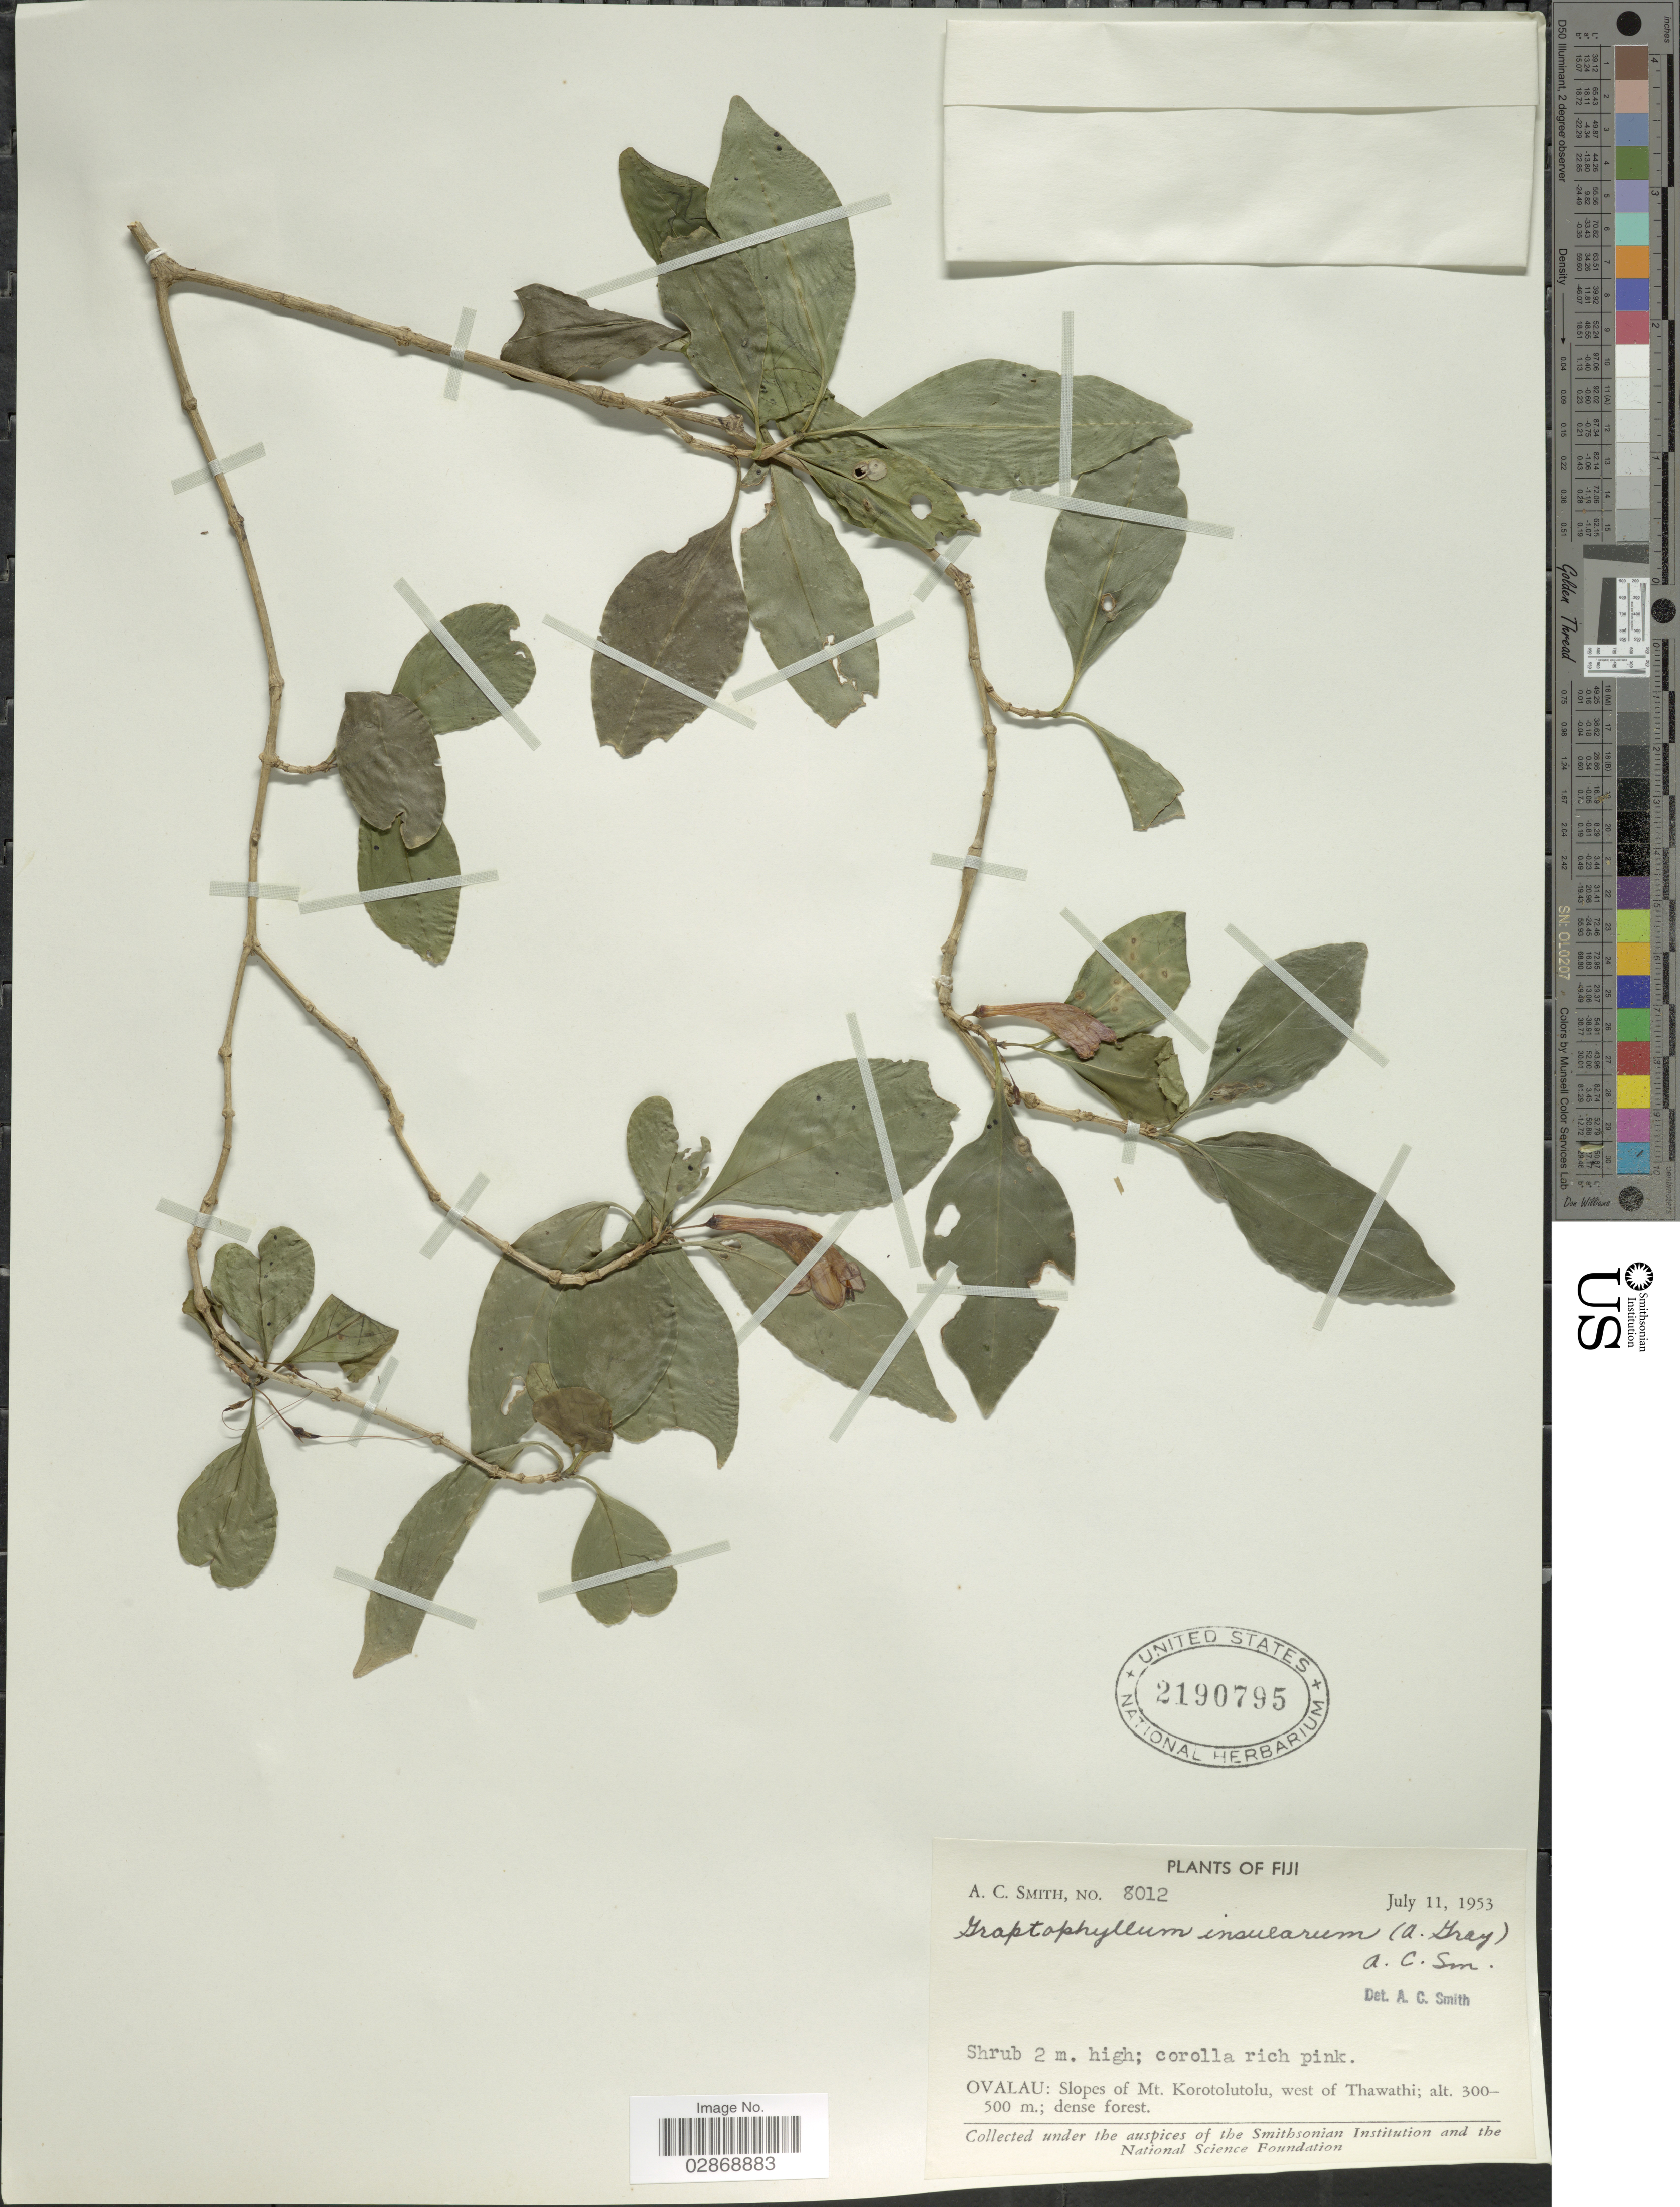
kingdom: Plantae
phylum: Tracheophyta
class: Magnoliopsida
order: Lamiales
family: Acanthaceae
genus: Graptophyllum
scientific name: Graptophyllum insularum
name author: (A. Gray) A.C. Sm.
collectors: A. C. Smith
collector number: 8012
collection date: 1953-07-11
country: Fiji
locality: Ovalau: Slopes of Mt. Korotolutolu, west of Thawathi.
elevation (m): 300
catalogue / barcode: US 2190795